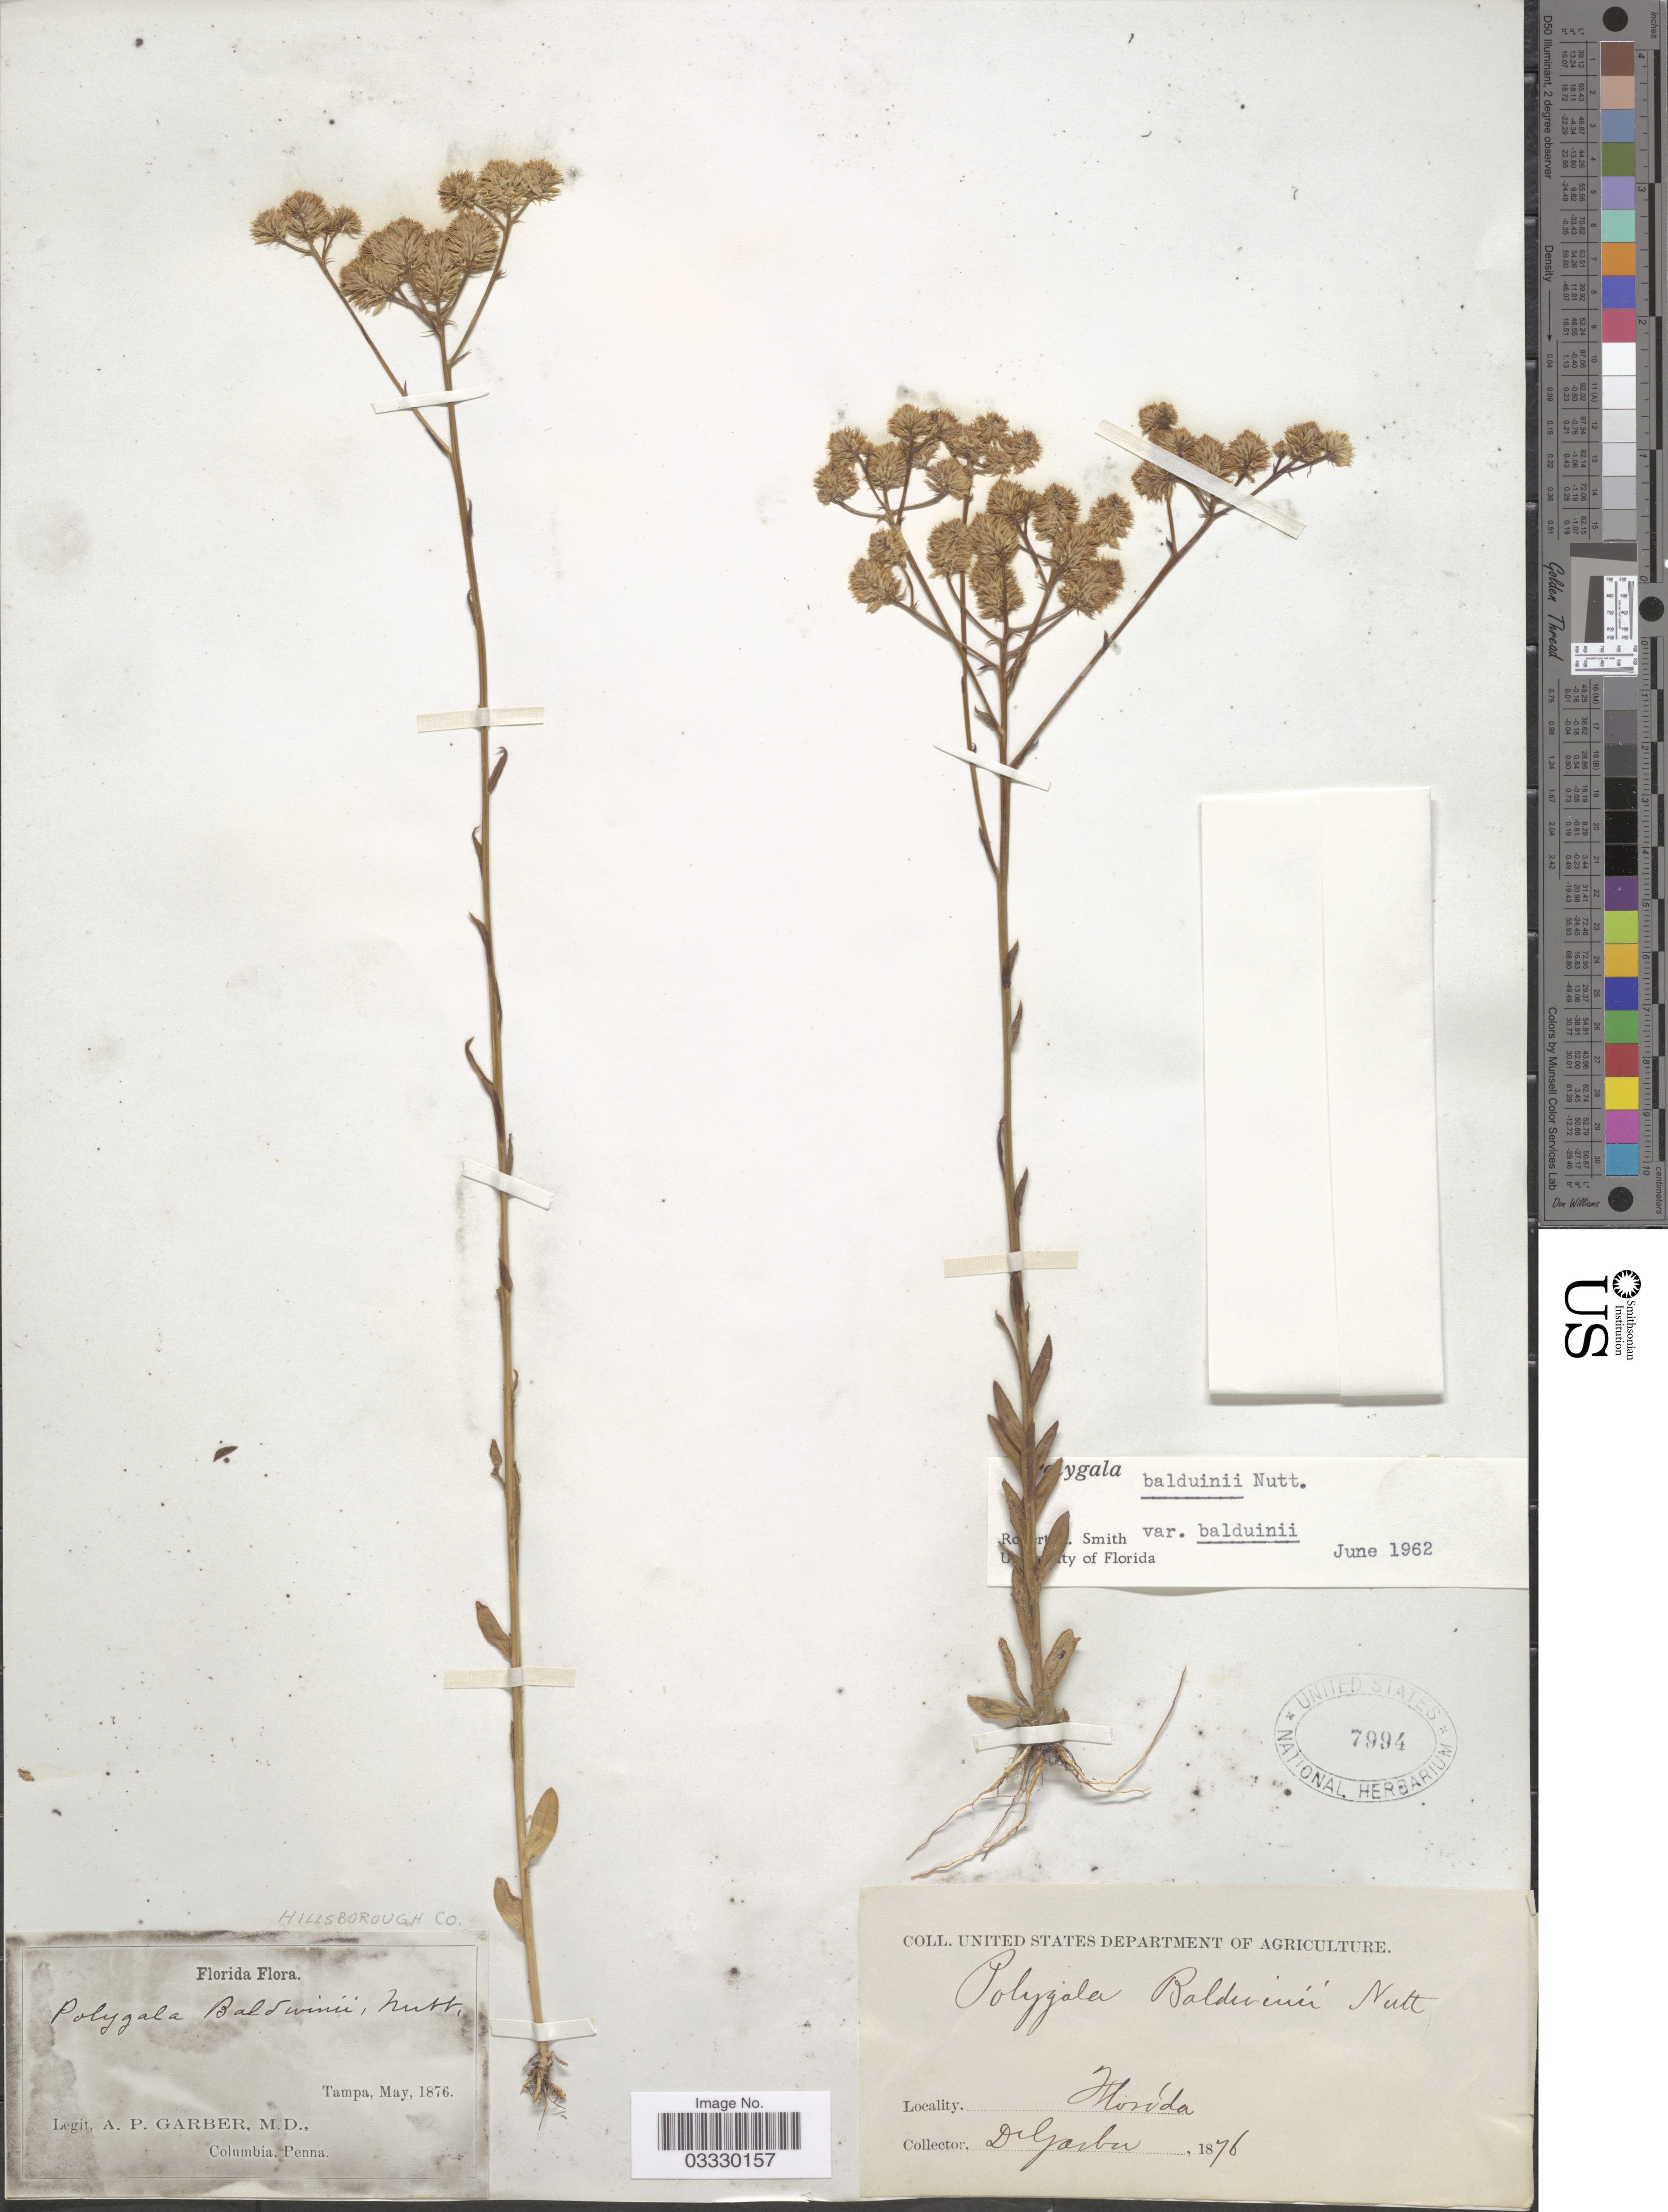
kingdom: Plantae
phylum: Tracheophyta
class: Magnoliopsida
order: Fabales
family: Polygalaceae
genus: Polygala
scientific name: Polygala balduinii var. balduinii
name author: Nutt.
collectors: A. P. Garber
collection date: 1876-05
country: United States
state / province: Florida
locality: Hillsborough Co. Tampa.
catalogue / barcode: US 7994